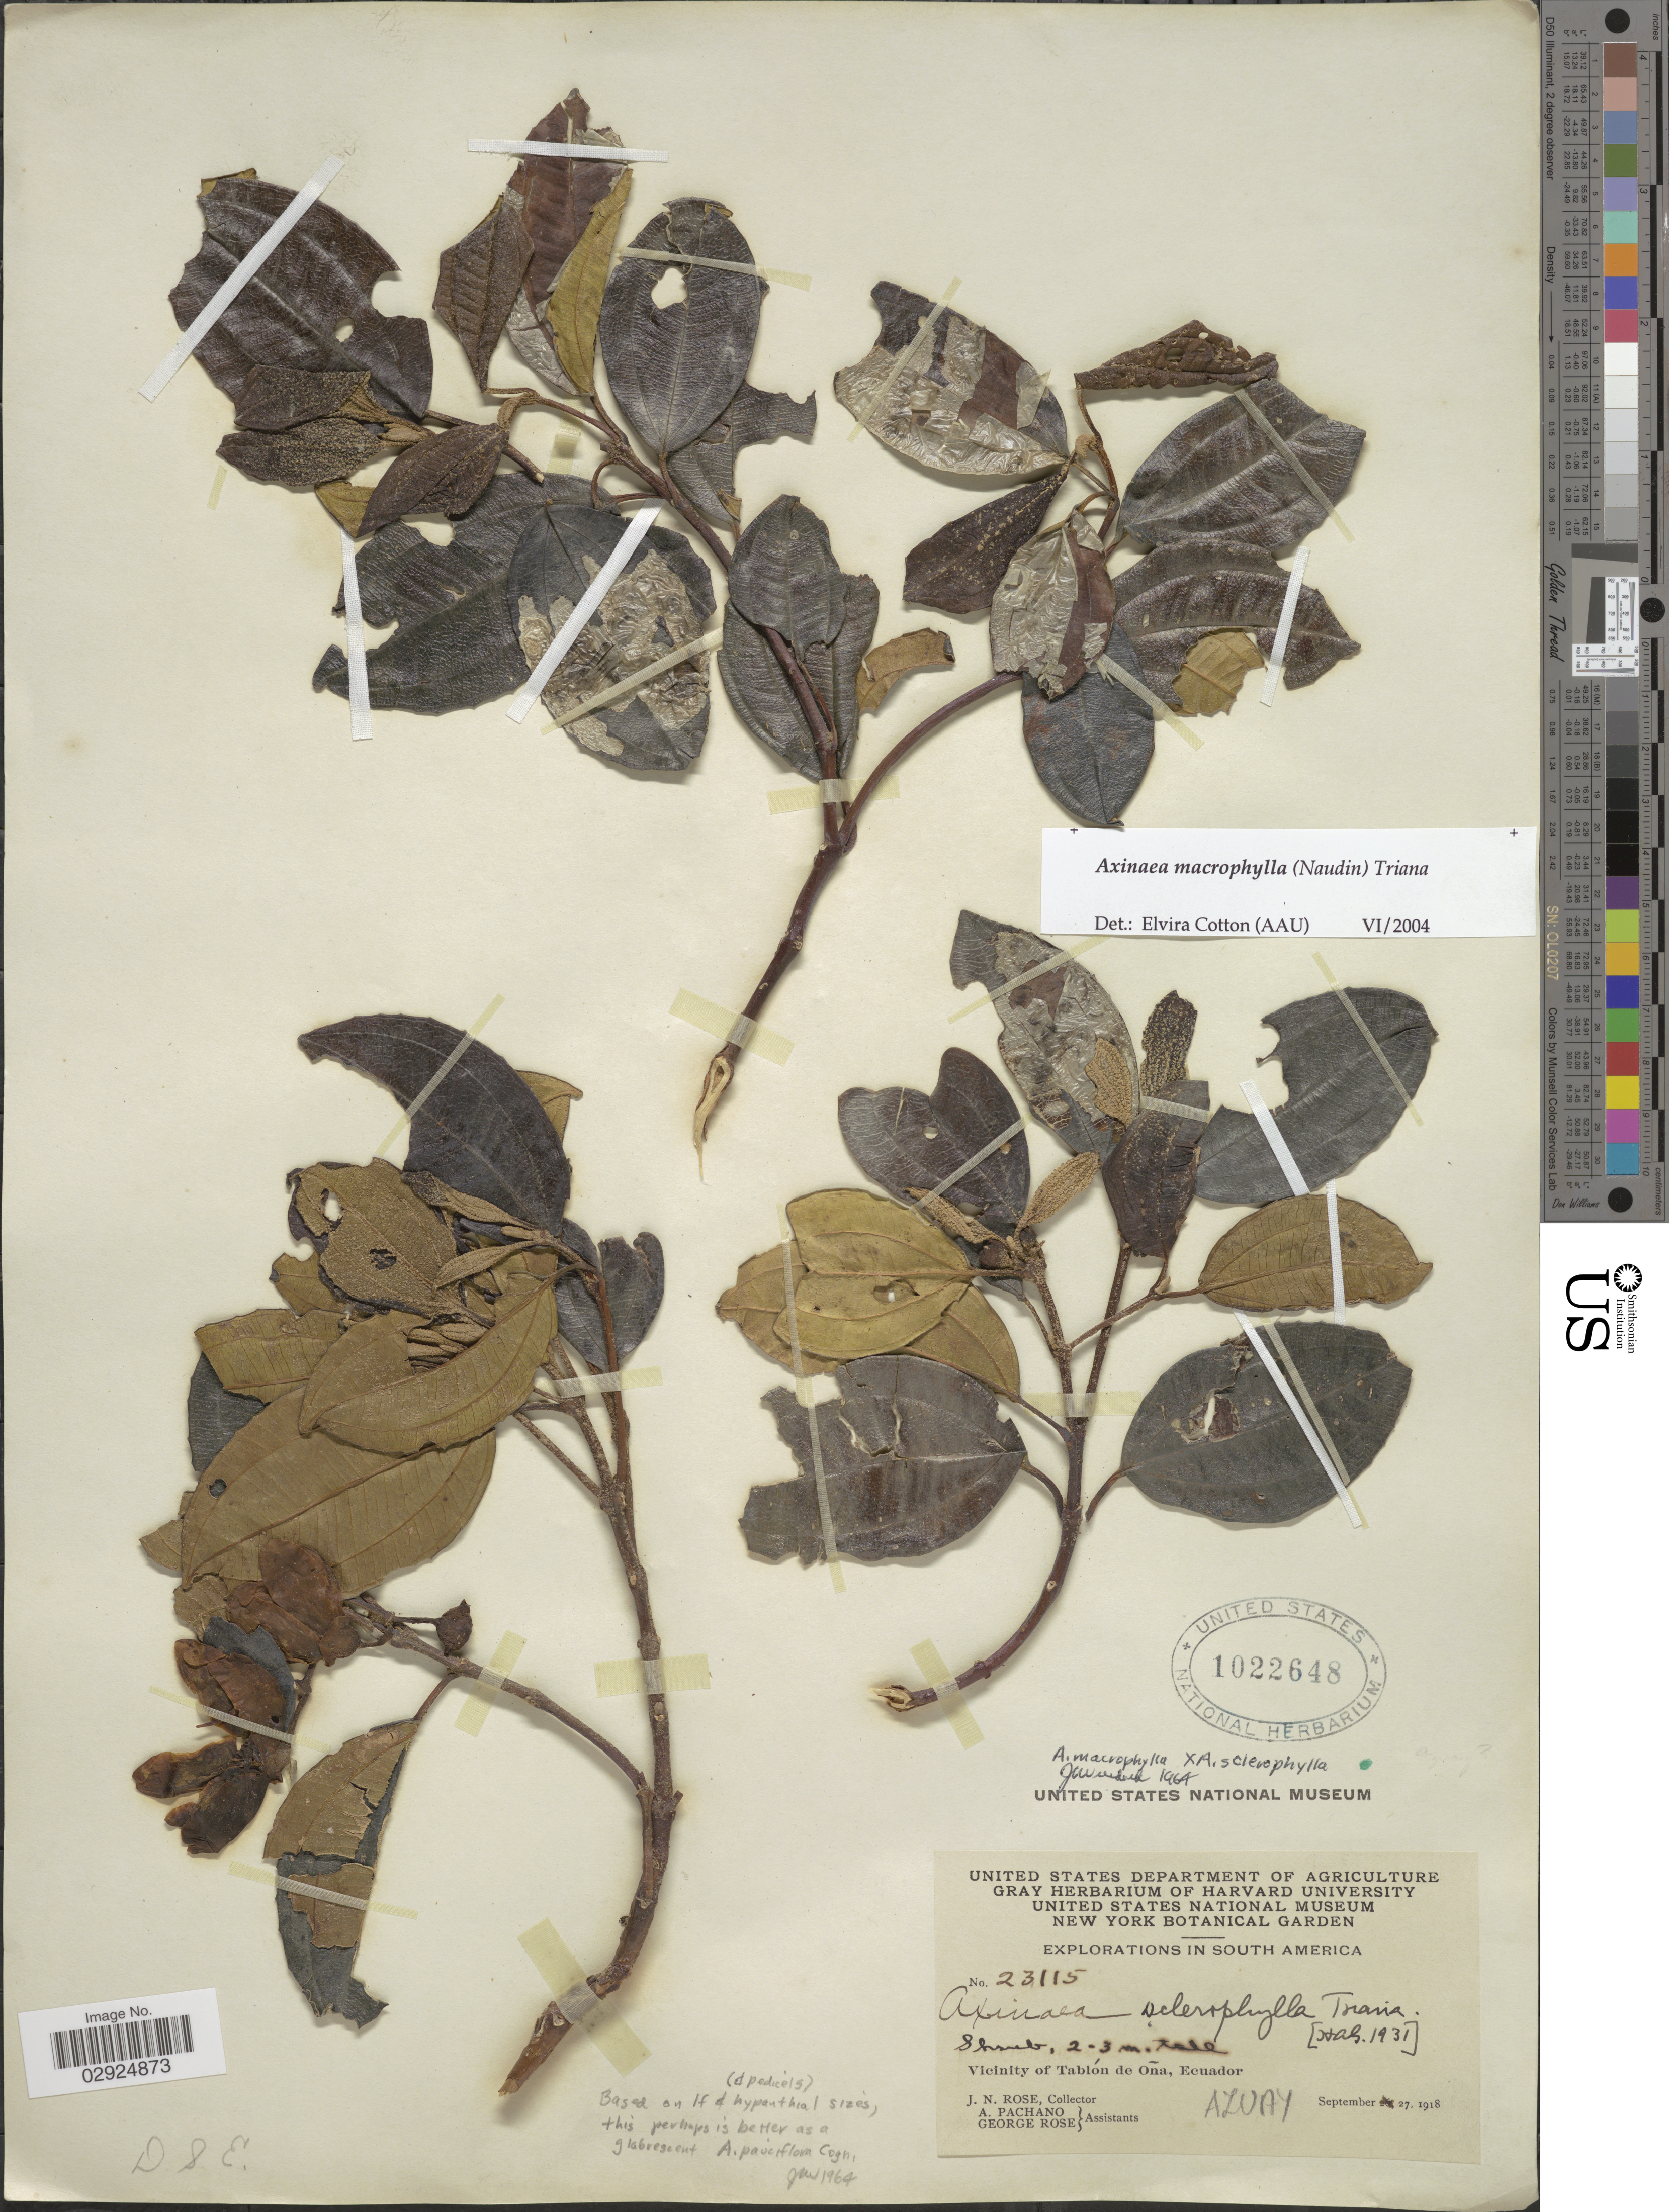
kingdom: Plantae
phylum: Tracheophyta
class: Magnoliopsida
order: Myrtales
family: Melastomataceae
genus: Axinaea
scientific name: Axinaea macrophylla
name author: (Naudin) Triana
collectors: J. N. Rose, A. Pachano & G. Rose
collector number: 23115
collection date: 1918-09-27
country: Ecuador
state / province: Azuay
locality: Vicinity of Tablón de Oña.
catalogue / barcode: US 1022648